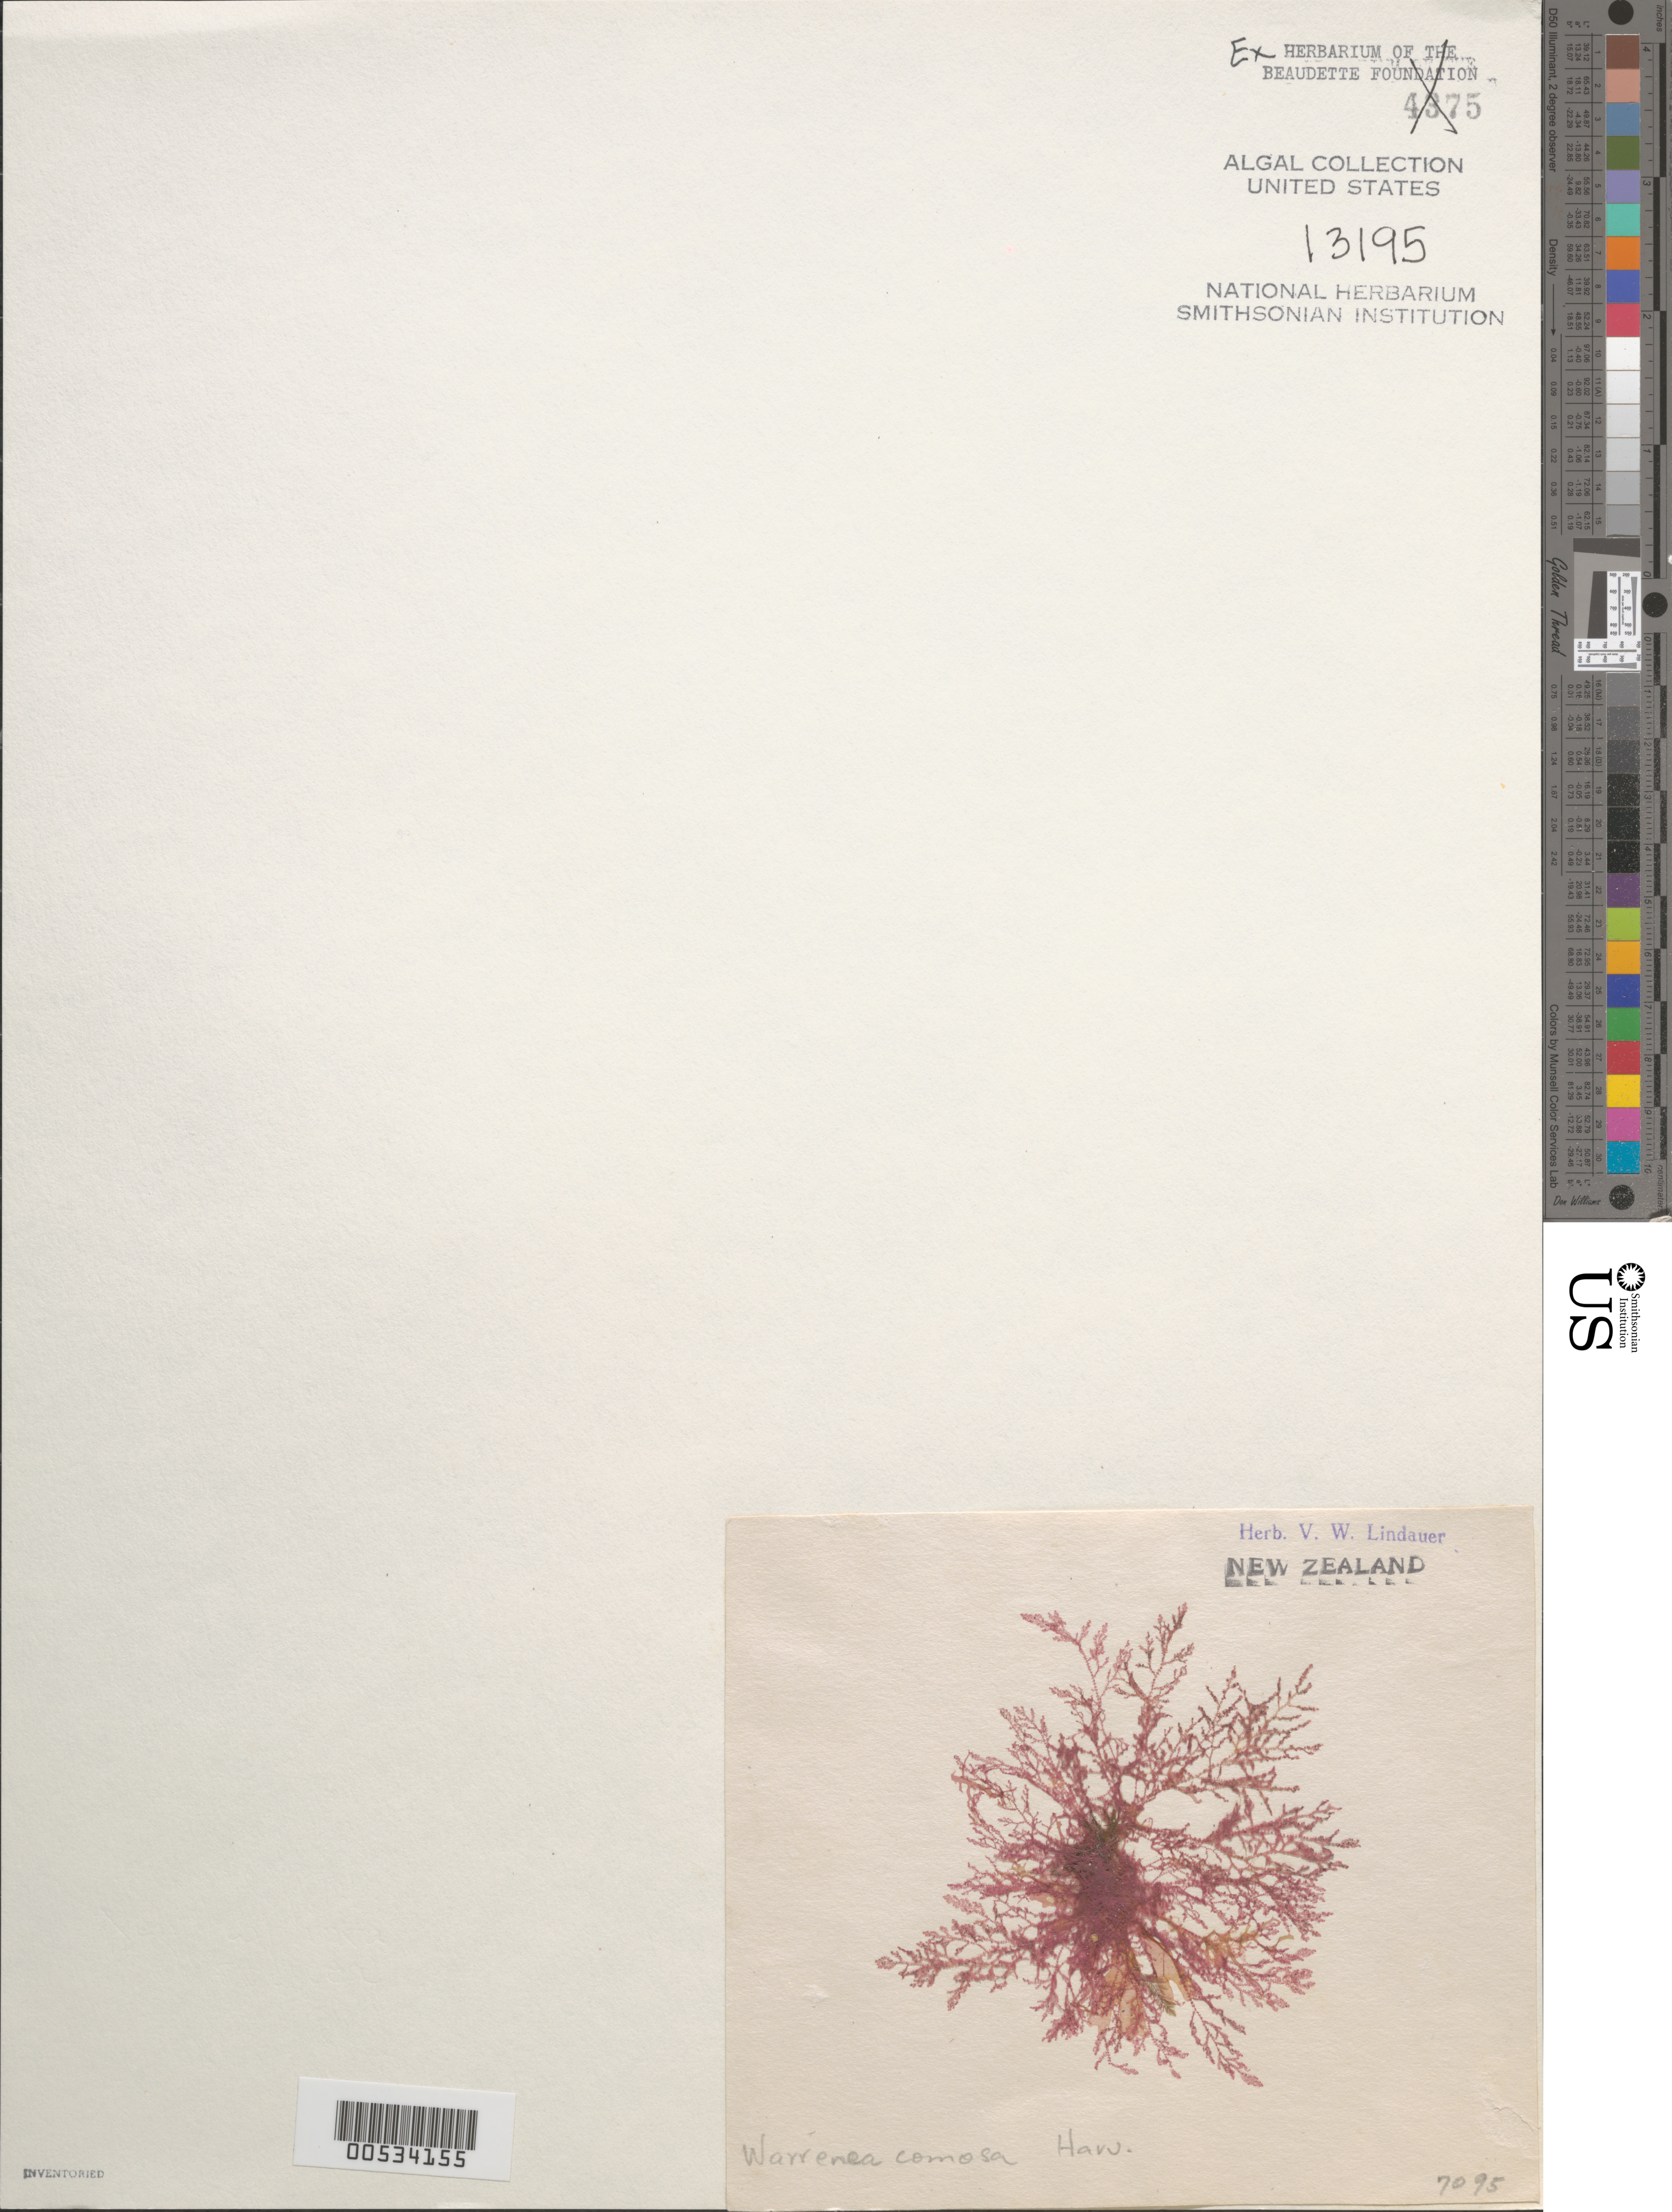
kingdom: Plantae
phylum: Rhodophyta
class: Florideophyceae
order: Ceramiales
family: Ceramiaceae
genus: Warrenia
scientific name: Warrenia comosa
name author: (Harv.) Harv. ex F. Schmitz & Hauptfleisch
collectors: V. Lindauer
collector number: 7095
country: New Zealand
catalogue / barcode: US 13195